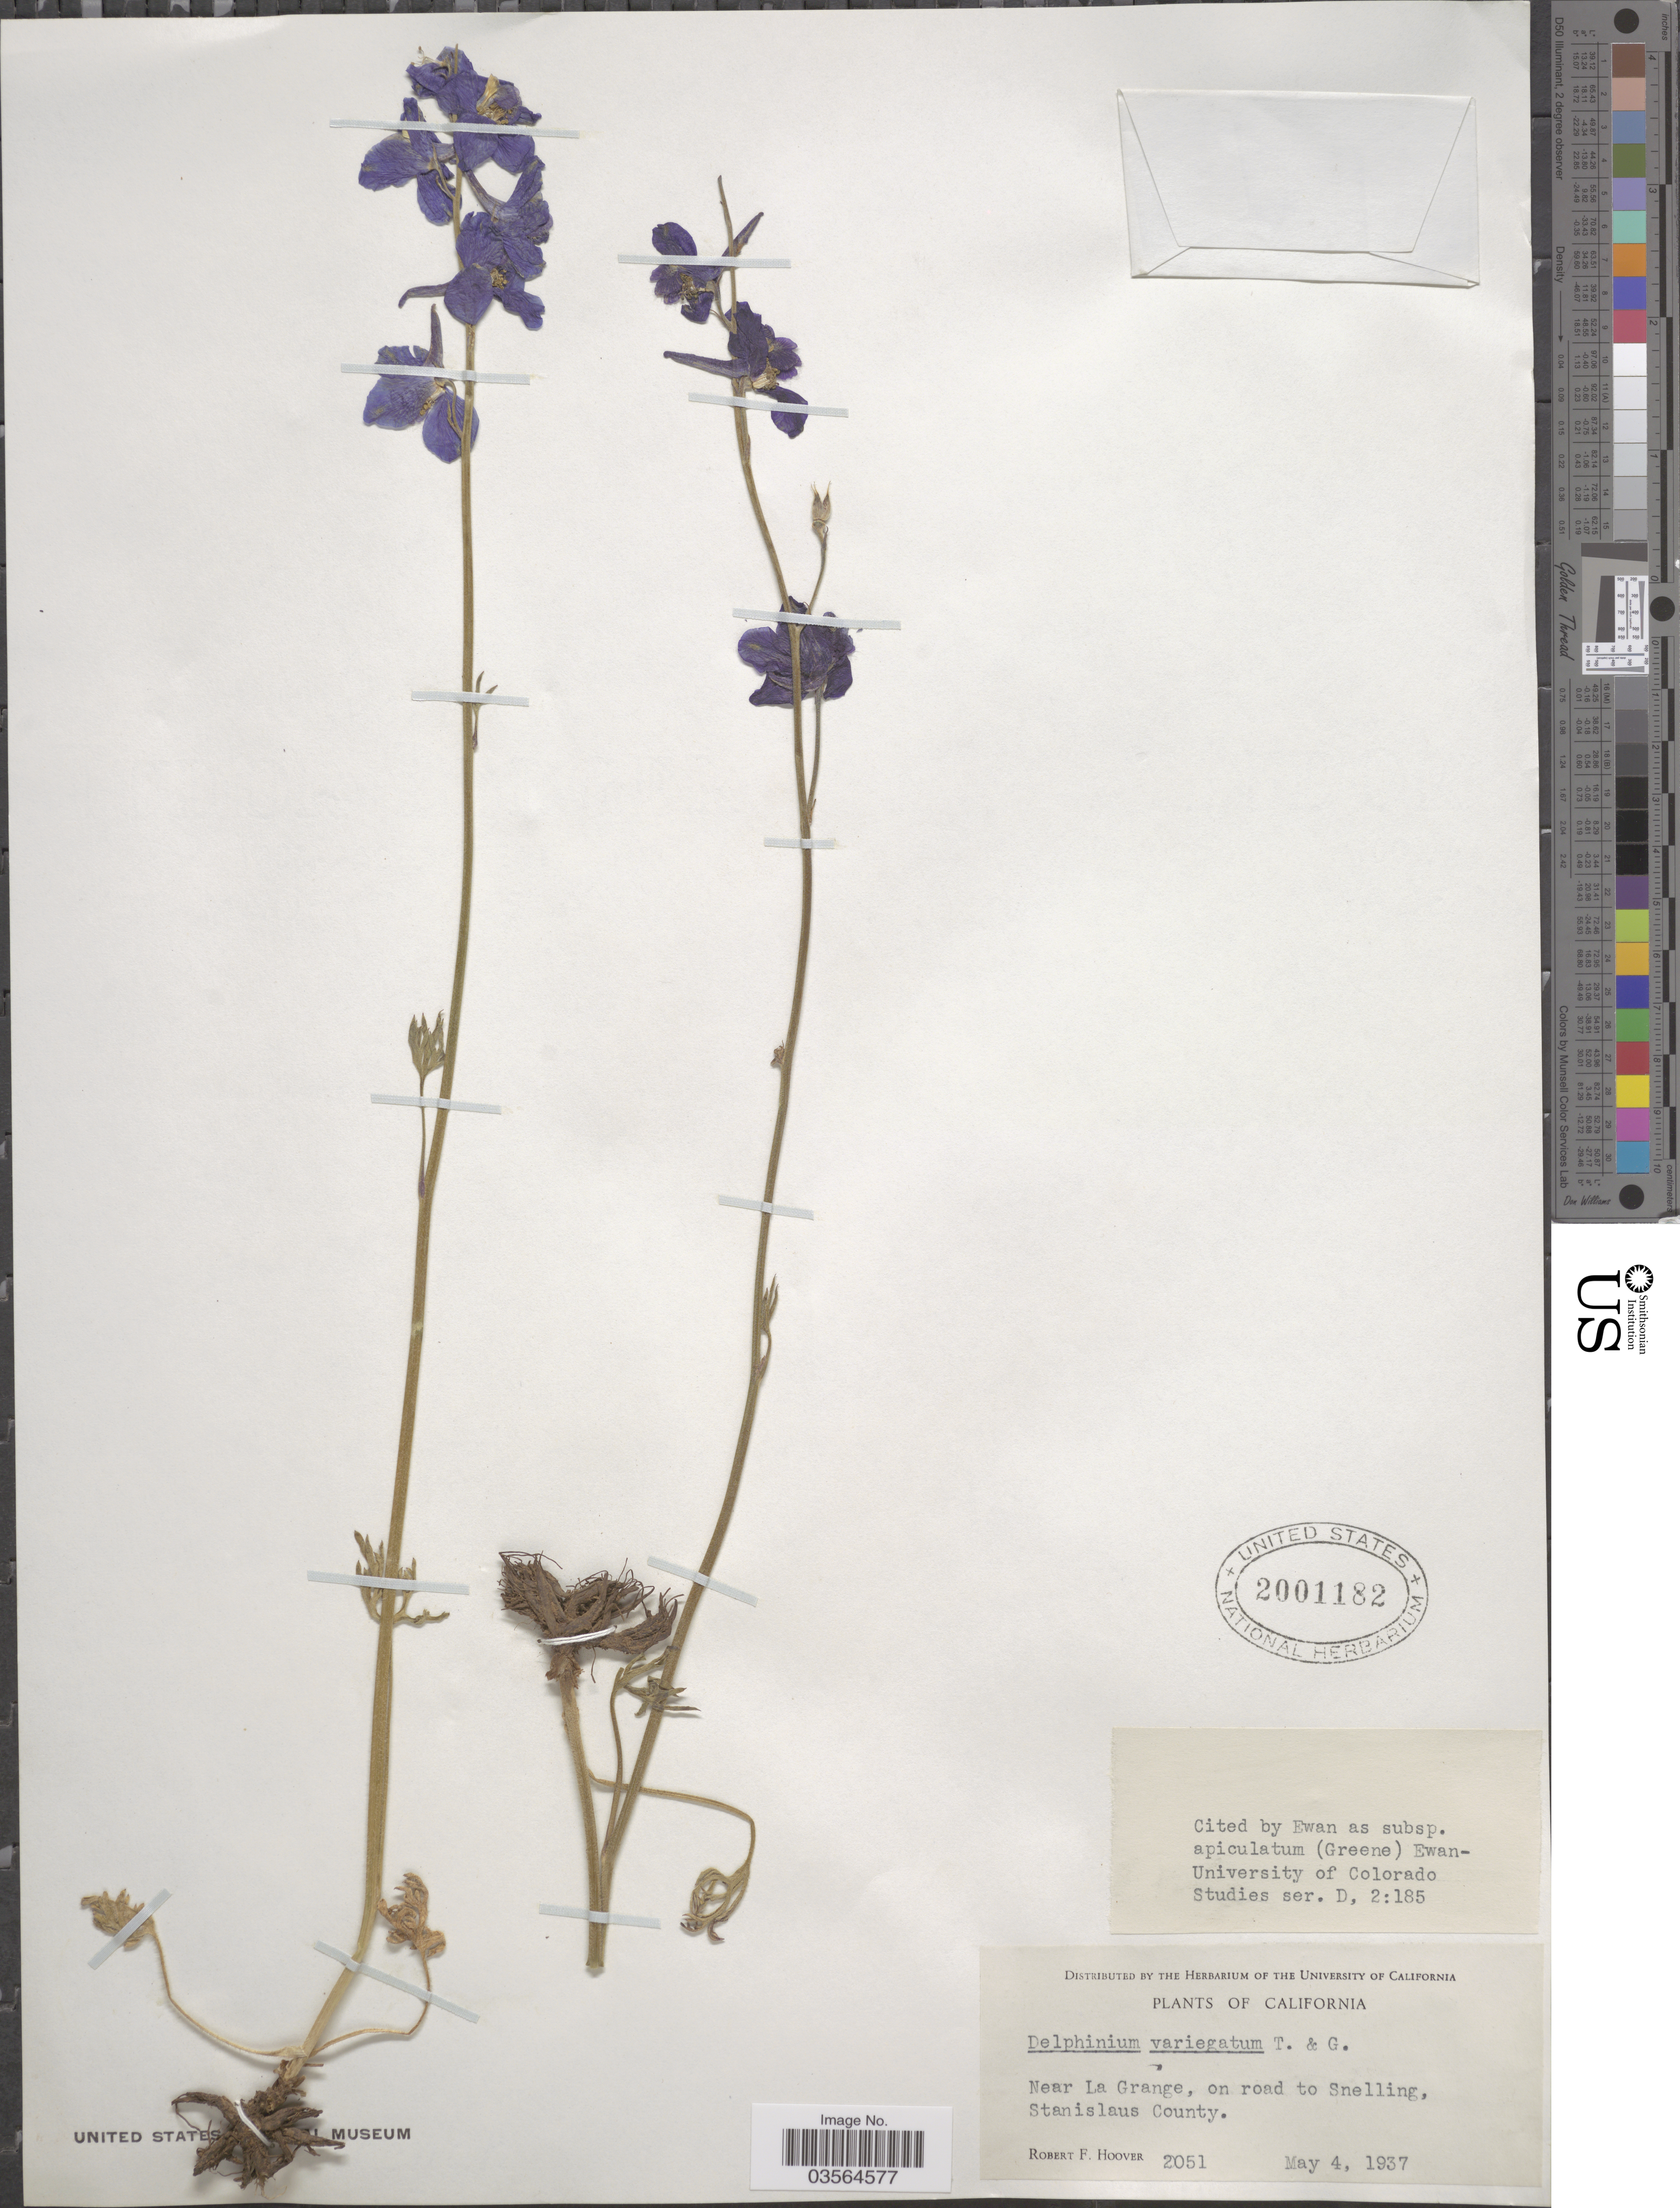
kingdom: Plantae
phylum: Tracheophyta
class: Magnoliopsida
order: Ranunculales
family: Ranunculaceae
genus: Delphinium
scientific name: Delphinium variegatum subsp. apiculatum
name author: (Greene) Ewan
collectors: R. F. Hoover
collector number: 2051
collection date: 1937-05-04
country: United States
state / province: California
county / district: Stanislaus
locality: Near La Grange, on road to Snelling, Stanislaus County.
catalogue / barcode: US 2001182